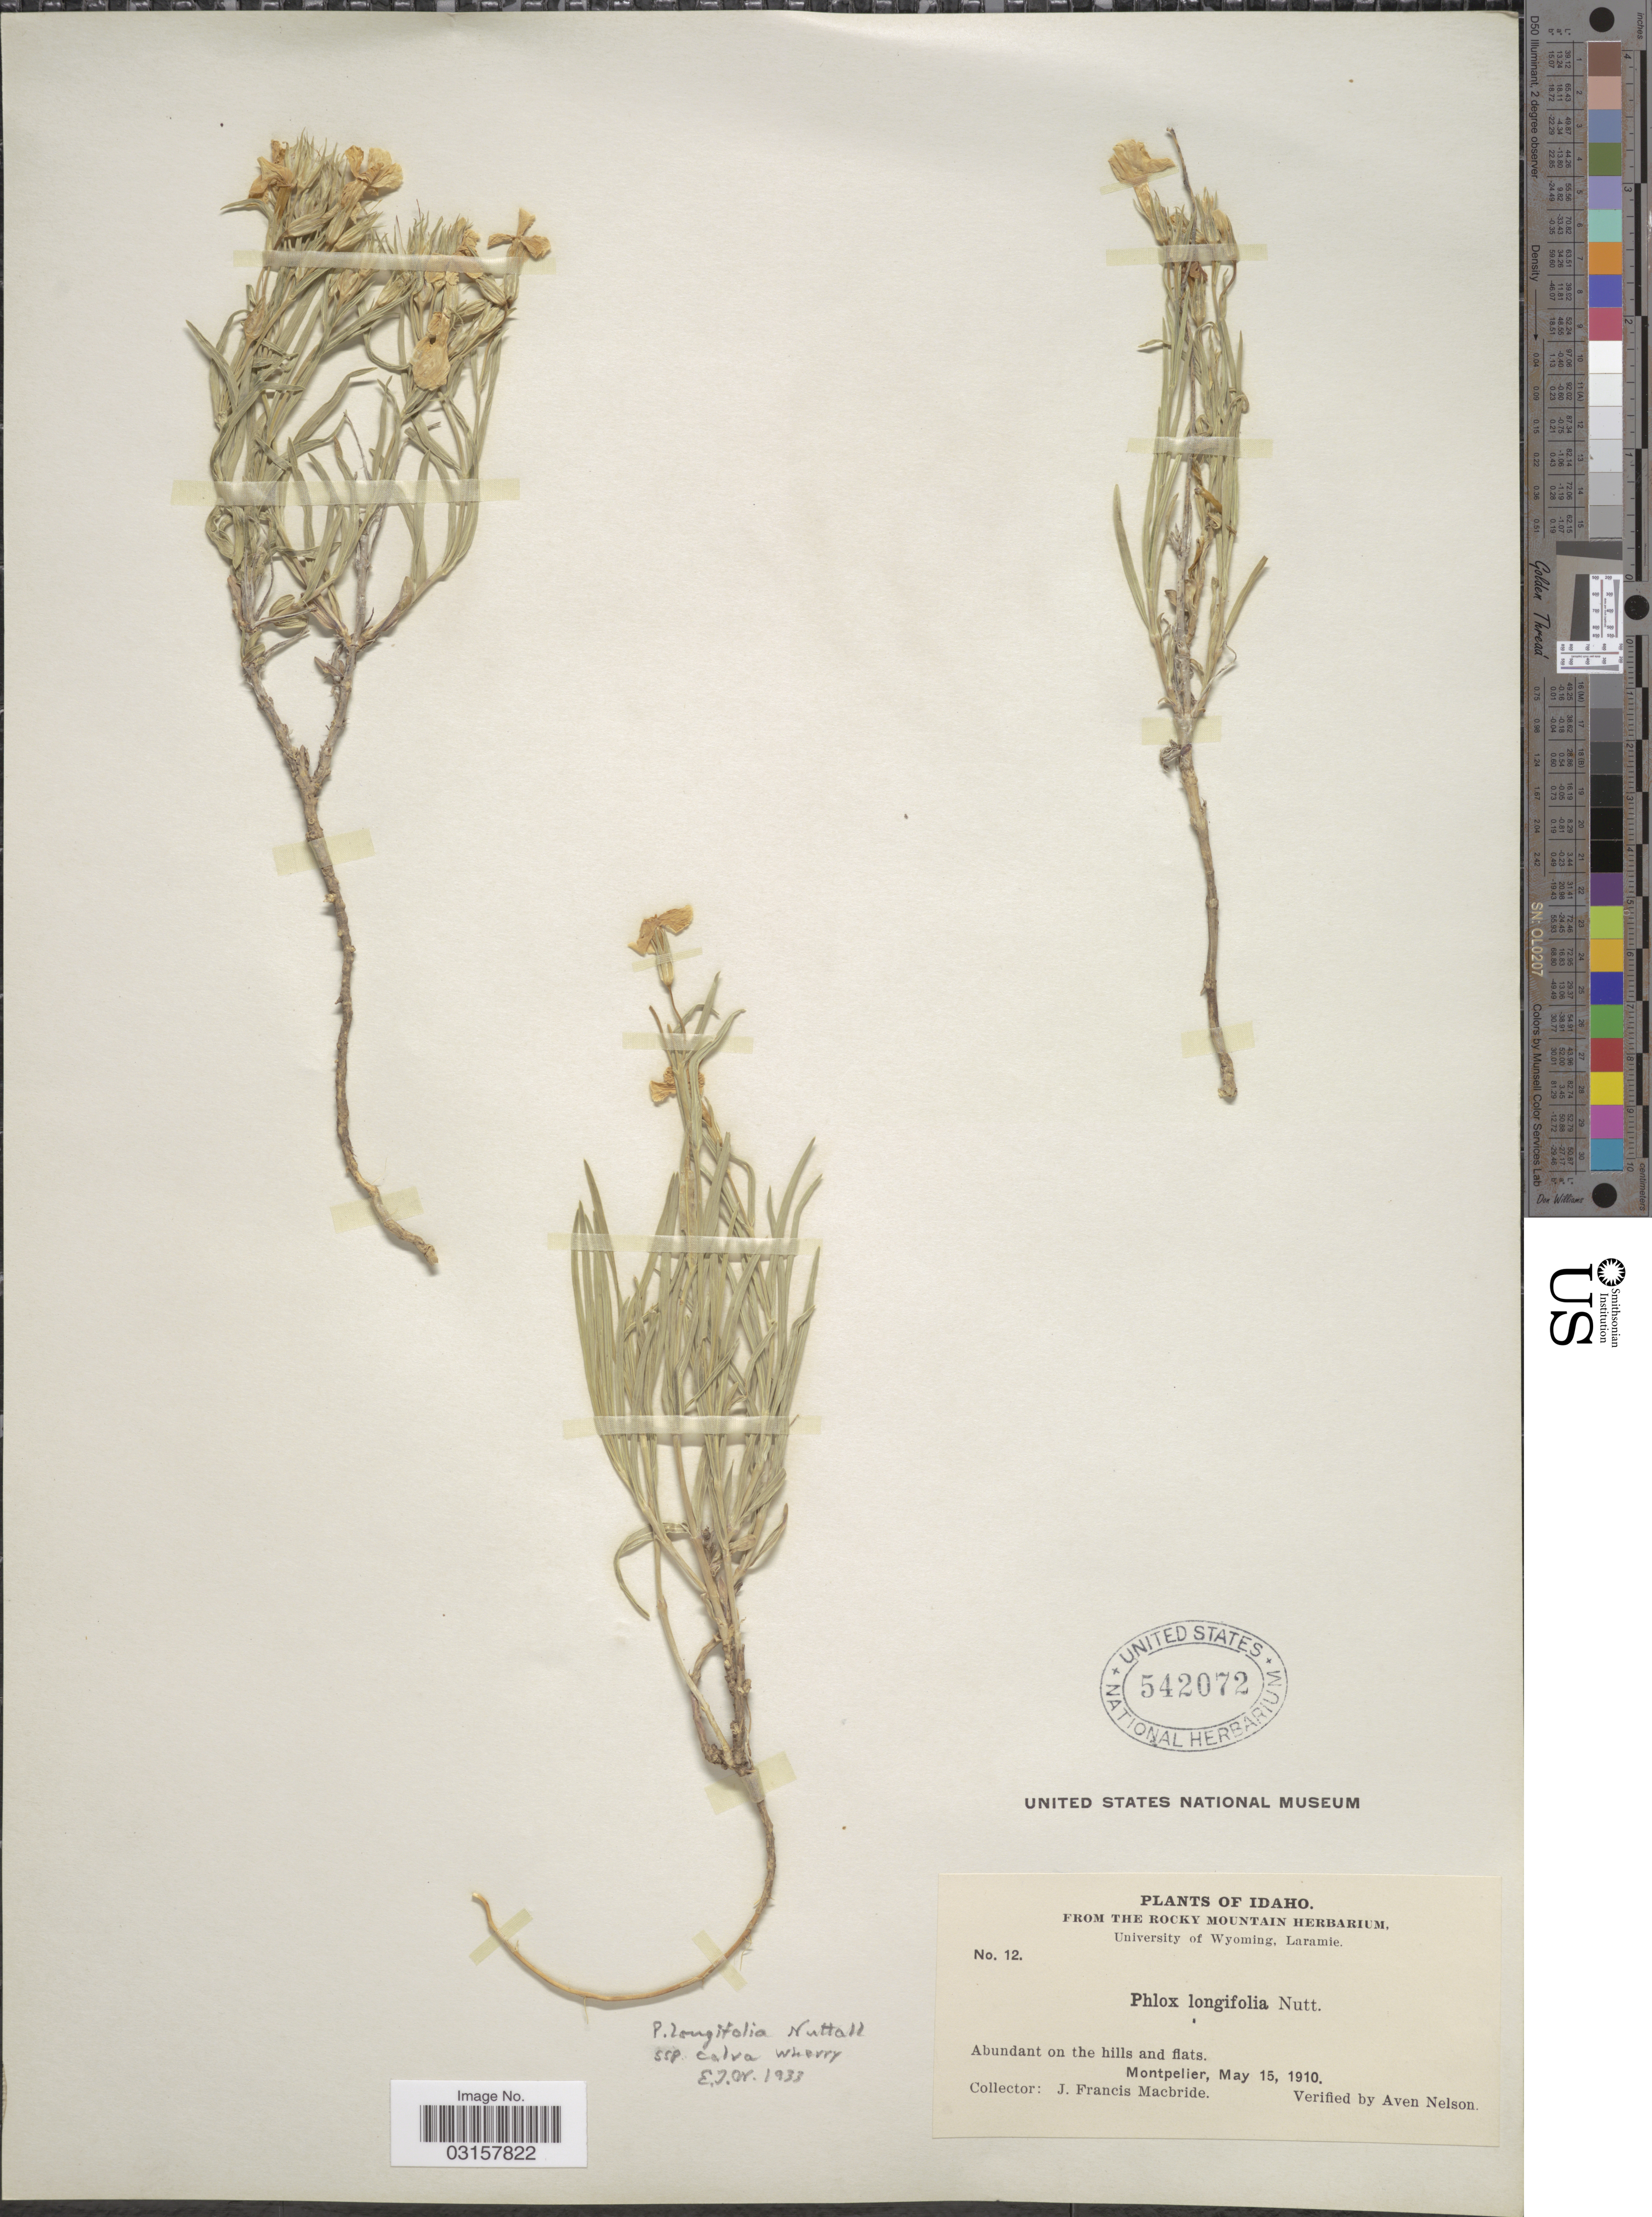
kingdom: Plantae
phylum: Tracheophyta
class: Magnoliopsida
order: Ericales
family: Polemoniaceae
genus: Phlox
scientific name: Phlox longifolia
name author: Nutt.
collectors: J. F. Macbride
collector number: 12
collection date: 1910-05-15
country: United States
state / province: Idaho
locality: Montpelier.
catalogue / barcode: US 542072